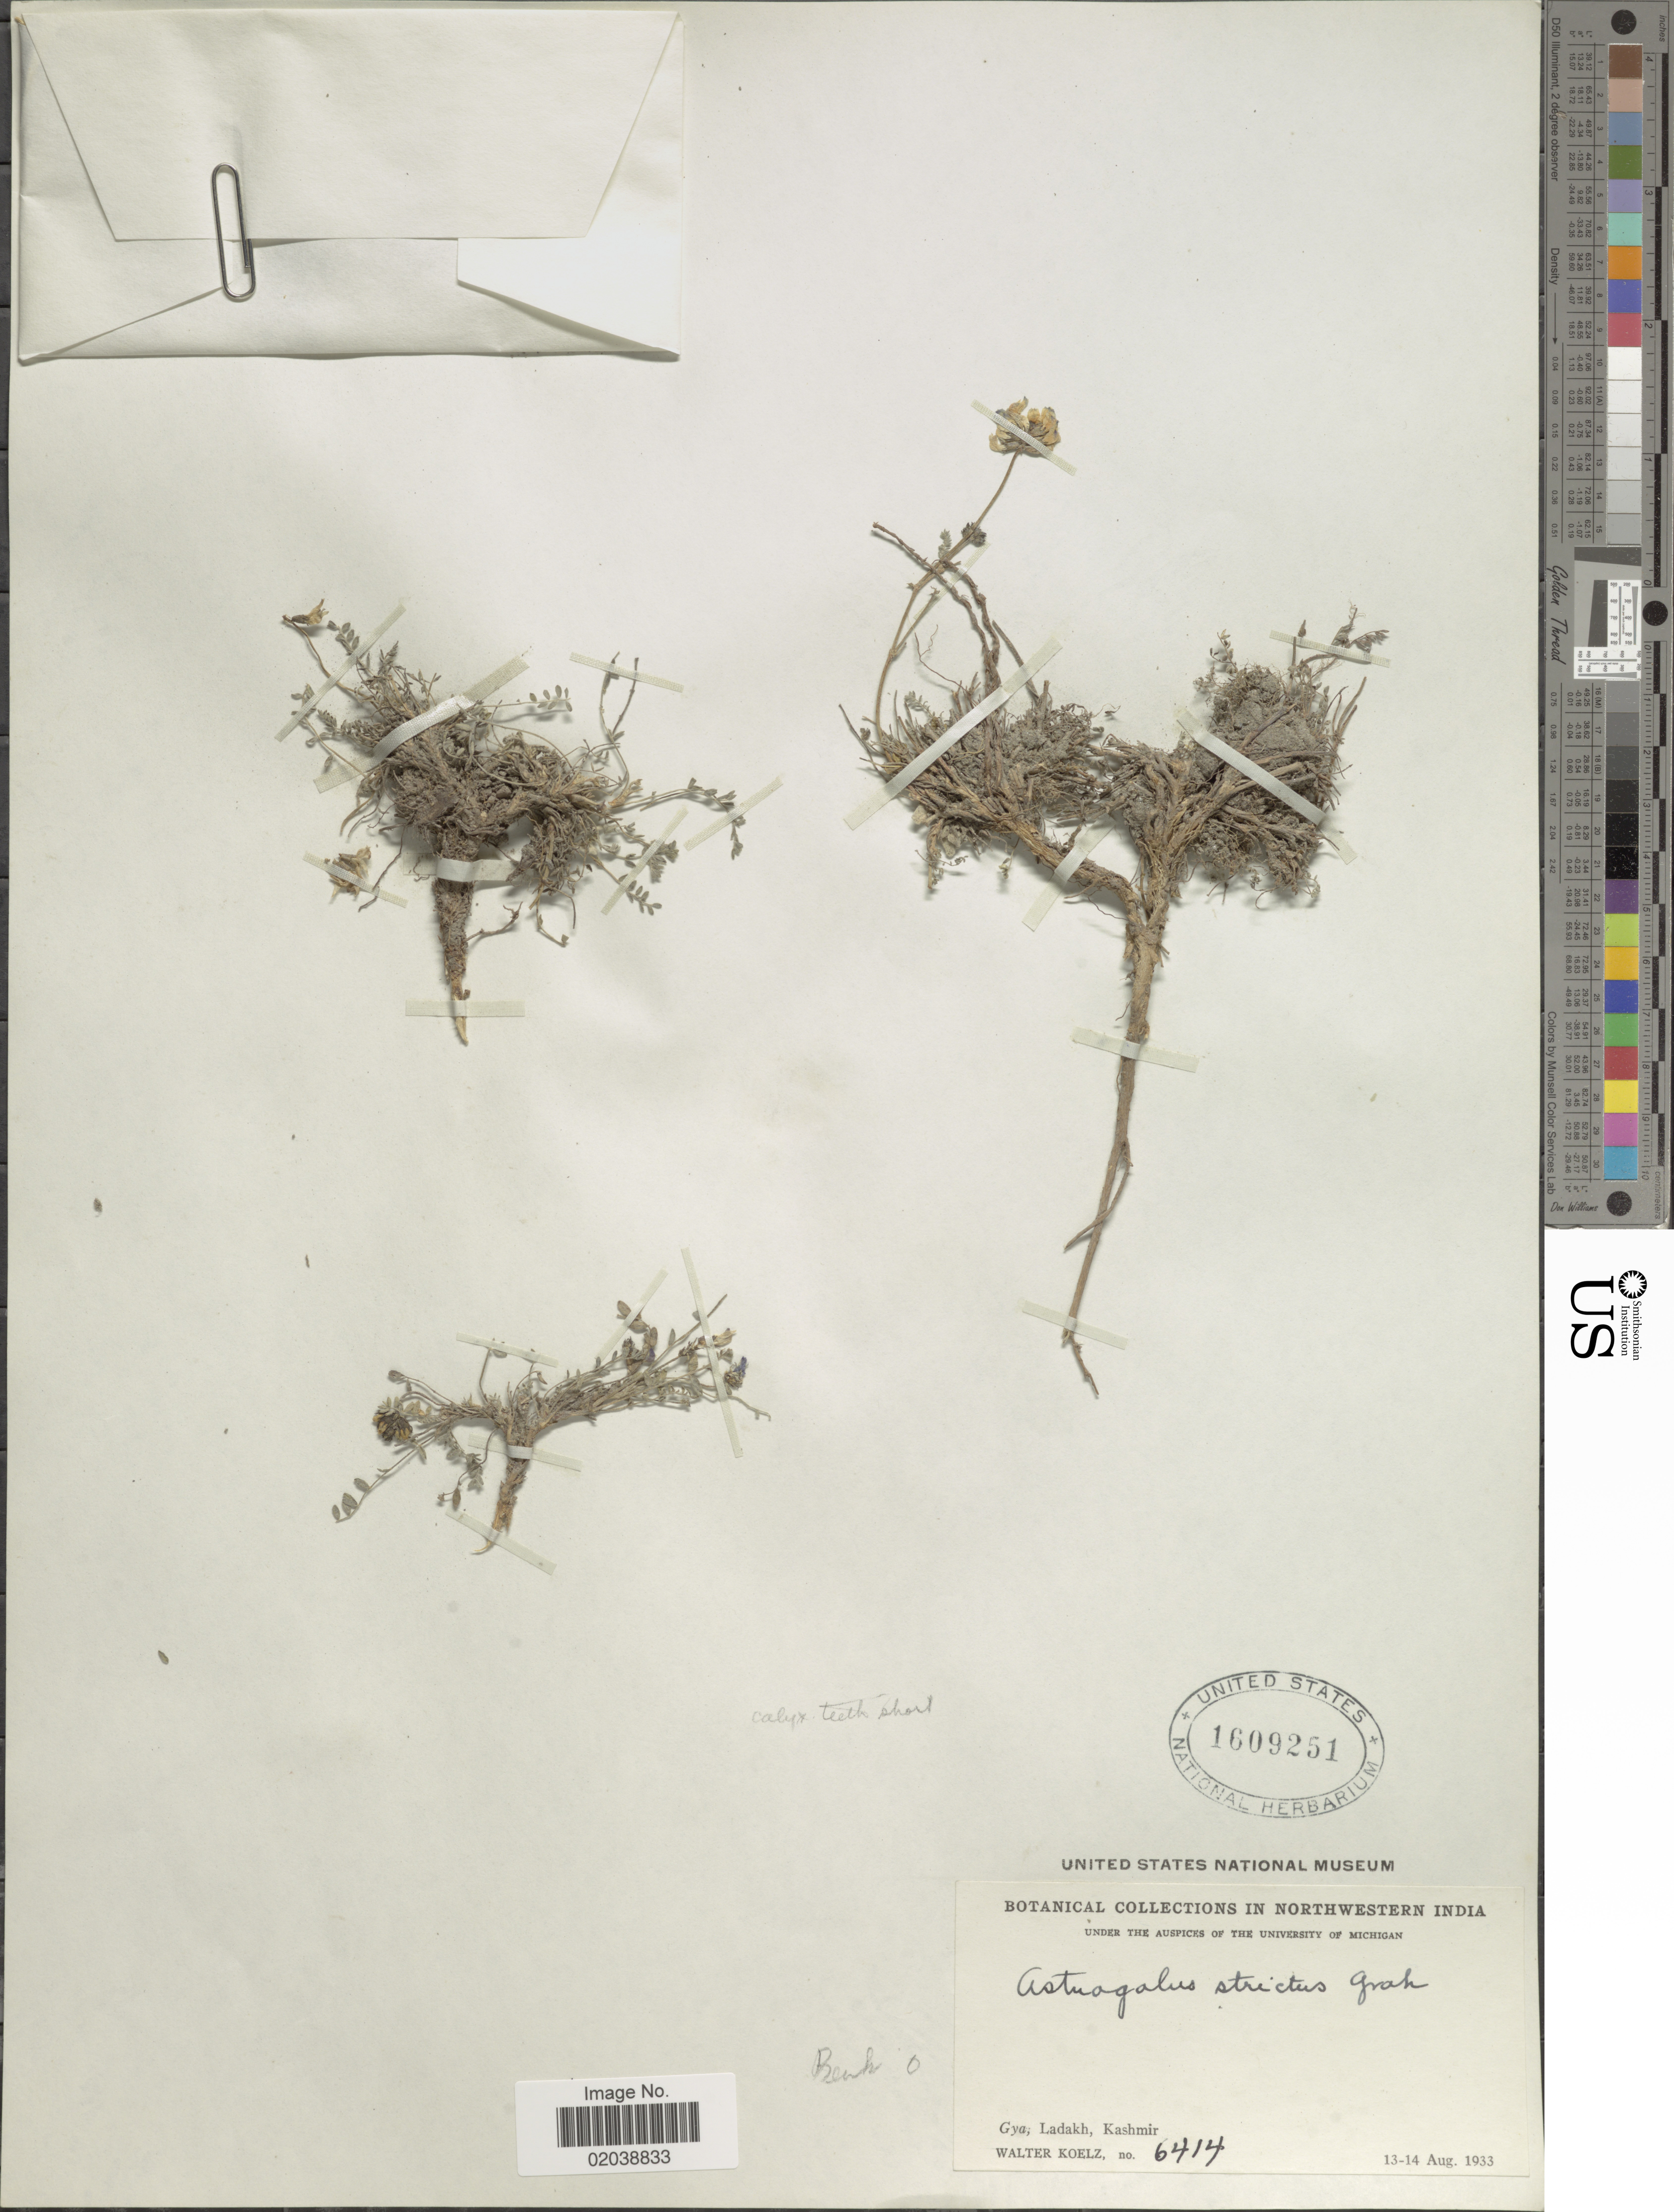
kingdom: Plantae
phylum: Tracheophyta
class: Magnoliopsida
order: Fabales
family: Fabaceae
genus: Astragalus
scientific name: Astragalus strictus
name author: Graham ex Benth.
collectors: W. N. Koelz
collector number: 6414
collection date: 1933-08-13/1933-08-14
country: India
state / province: Jammu and Kashmir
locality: Gya, Ladakh, Kashmir, Northwestern India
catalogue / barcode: US 1609251